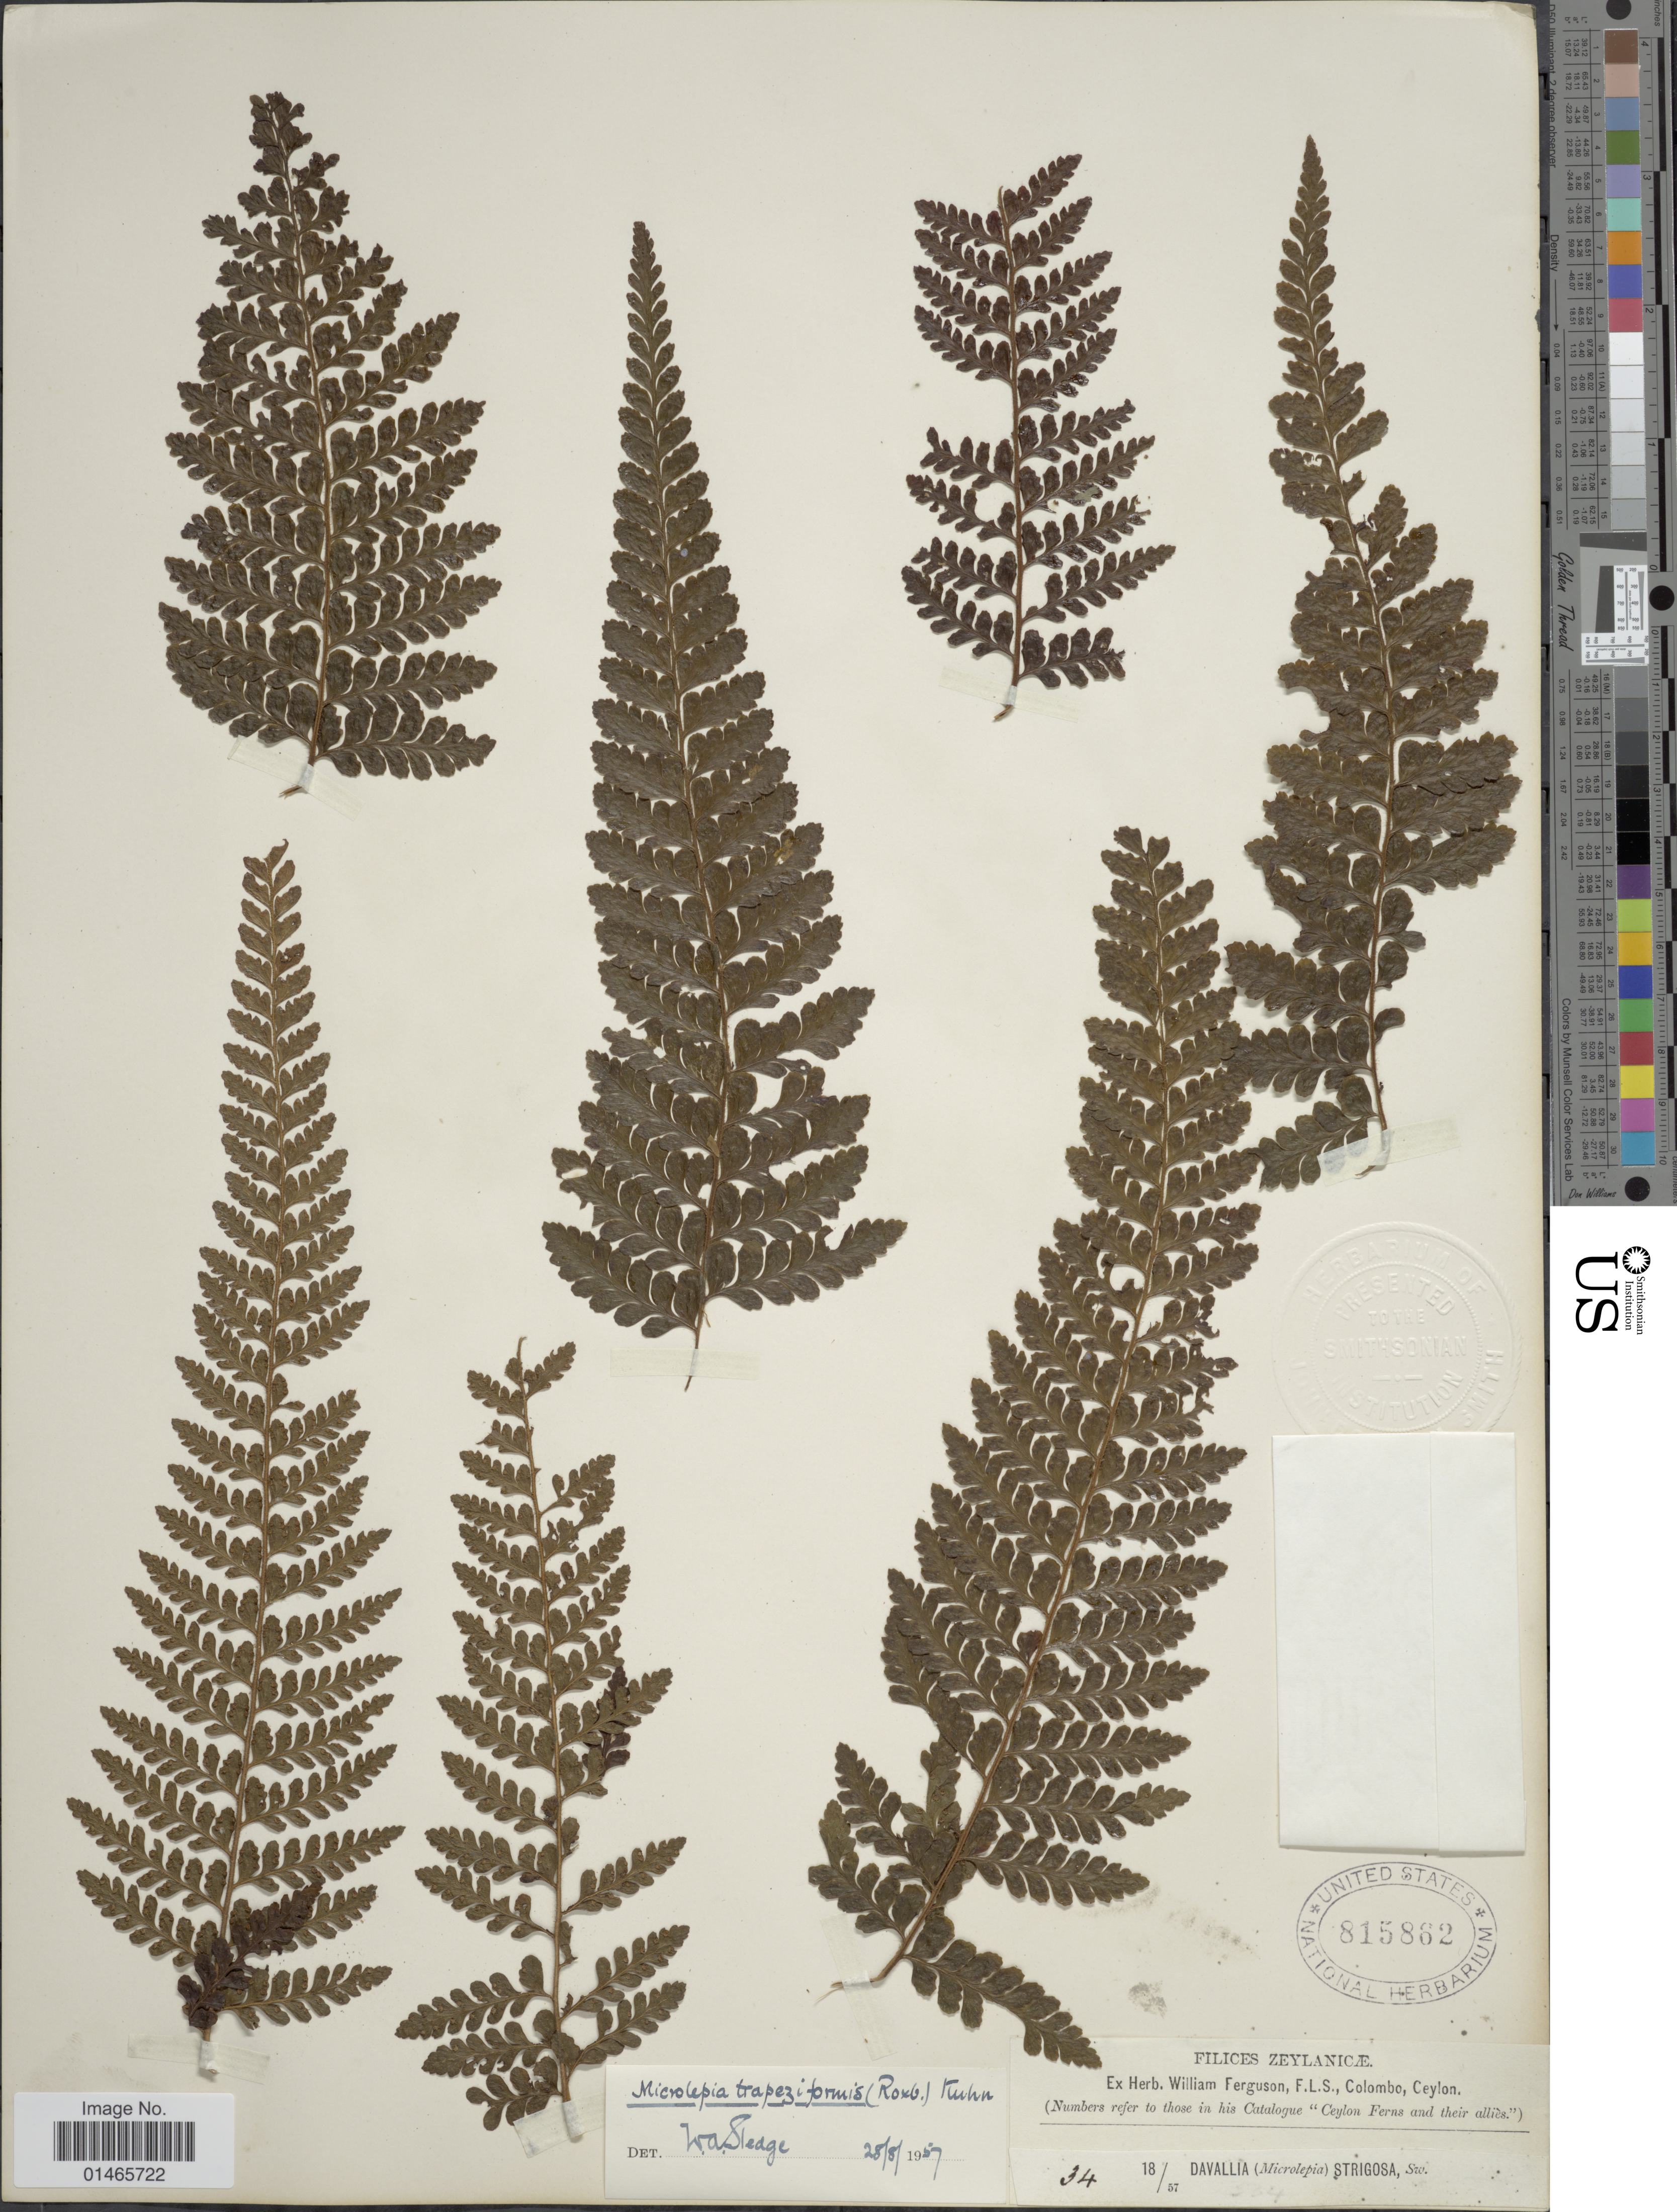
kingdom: Plantae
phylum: Tracheophyta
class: Polypodiopsida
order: Polypodiales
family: Dennstaedtiaceae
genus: Microlepia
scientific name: Microlepia rhomboidea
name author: (Wall. ex Kunze) Prantl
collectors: ex herb. W. Ferguson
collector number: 34?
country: Sri Lanka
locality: Zeylanice, F. L. S., Colombo, Ceylon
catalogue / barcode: US 815862